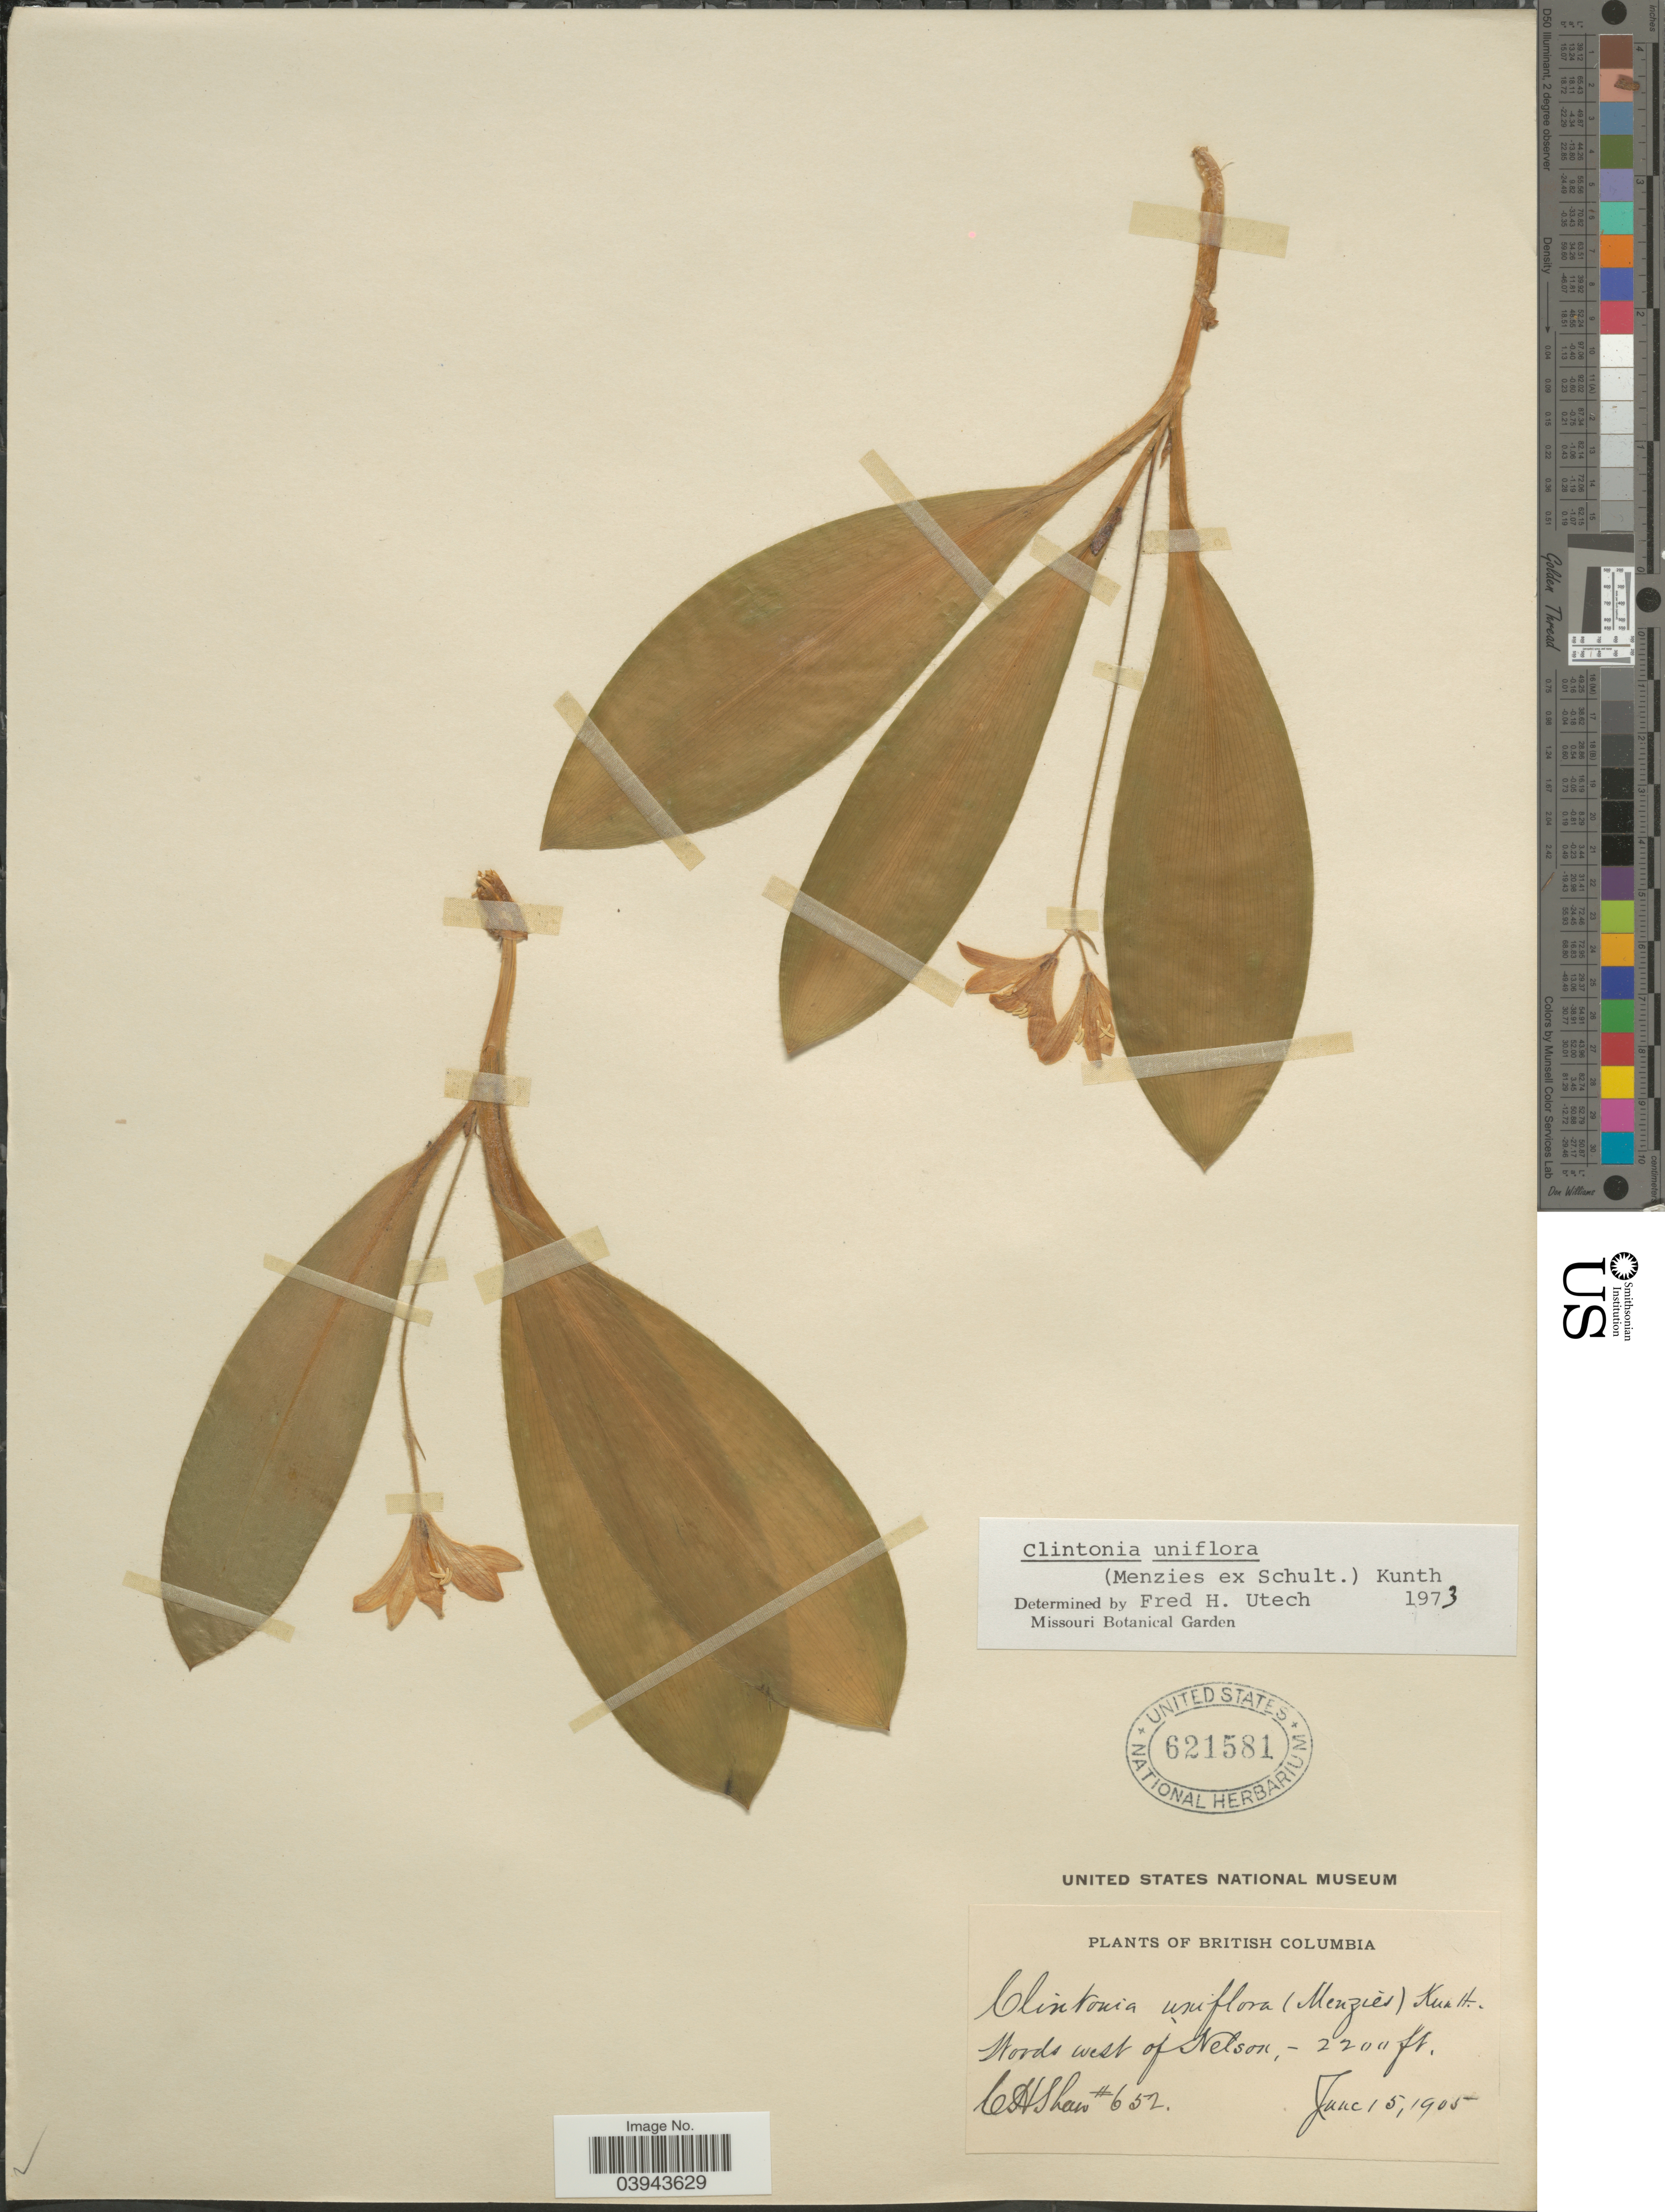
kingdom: Plantae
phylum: Tracheophyta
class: Liliopsida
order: Liliales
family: Liliaceae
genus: Clintonia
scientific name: Clintonia uniflora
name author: Kunth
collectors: C. H. Shaw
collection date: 1905-06-15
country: Canada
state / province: British Columbia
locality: Woods west of Nelson.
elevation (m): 671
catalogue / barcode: US 621581